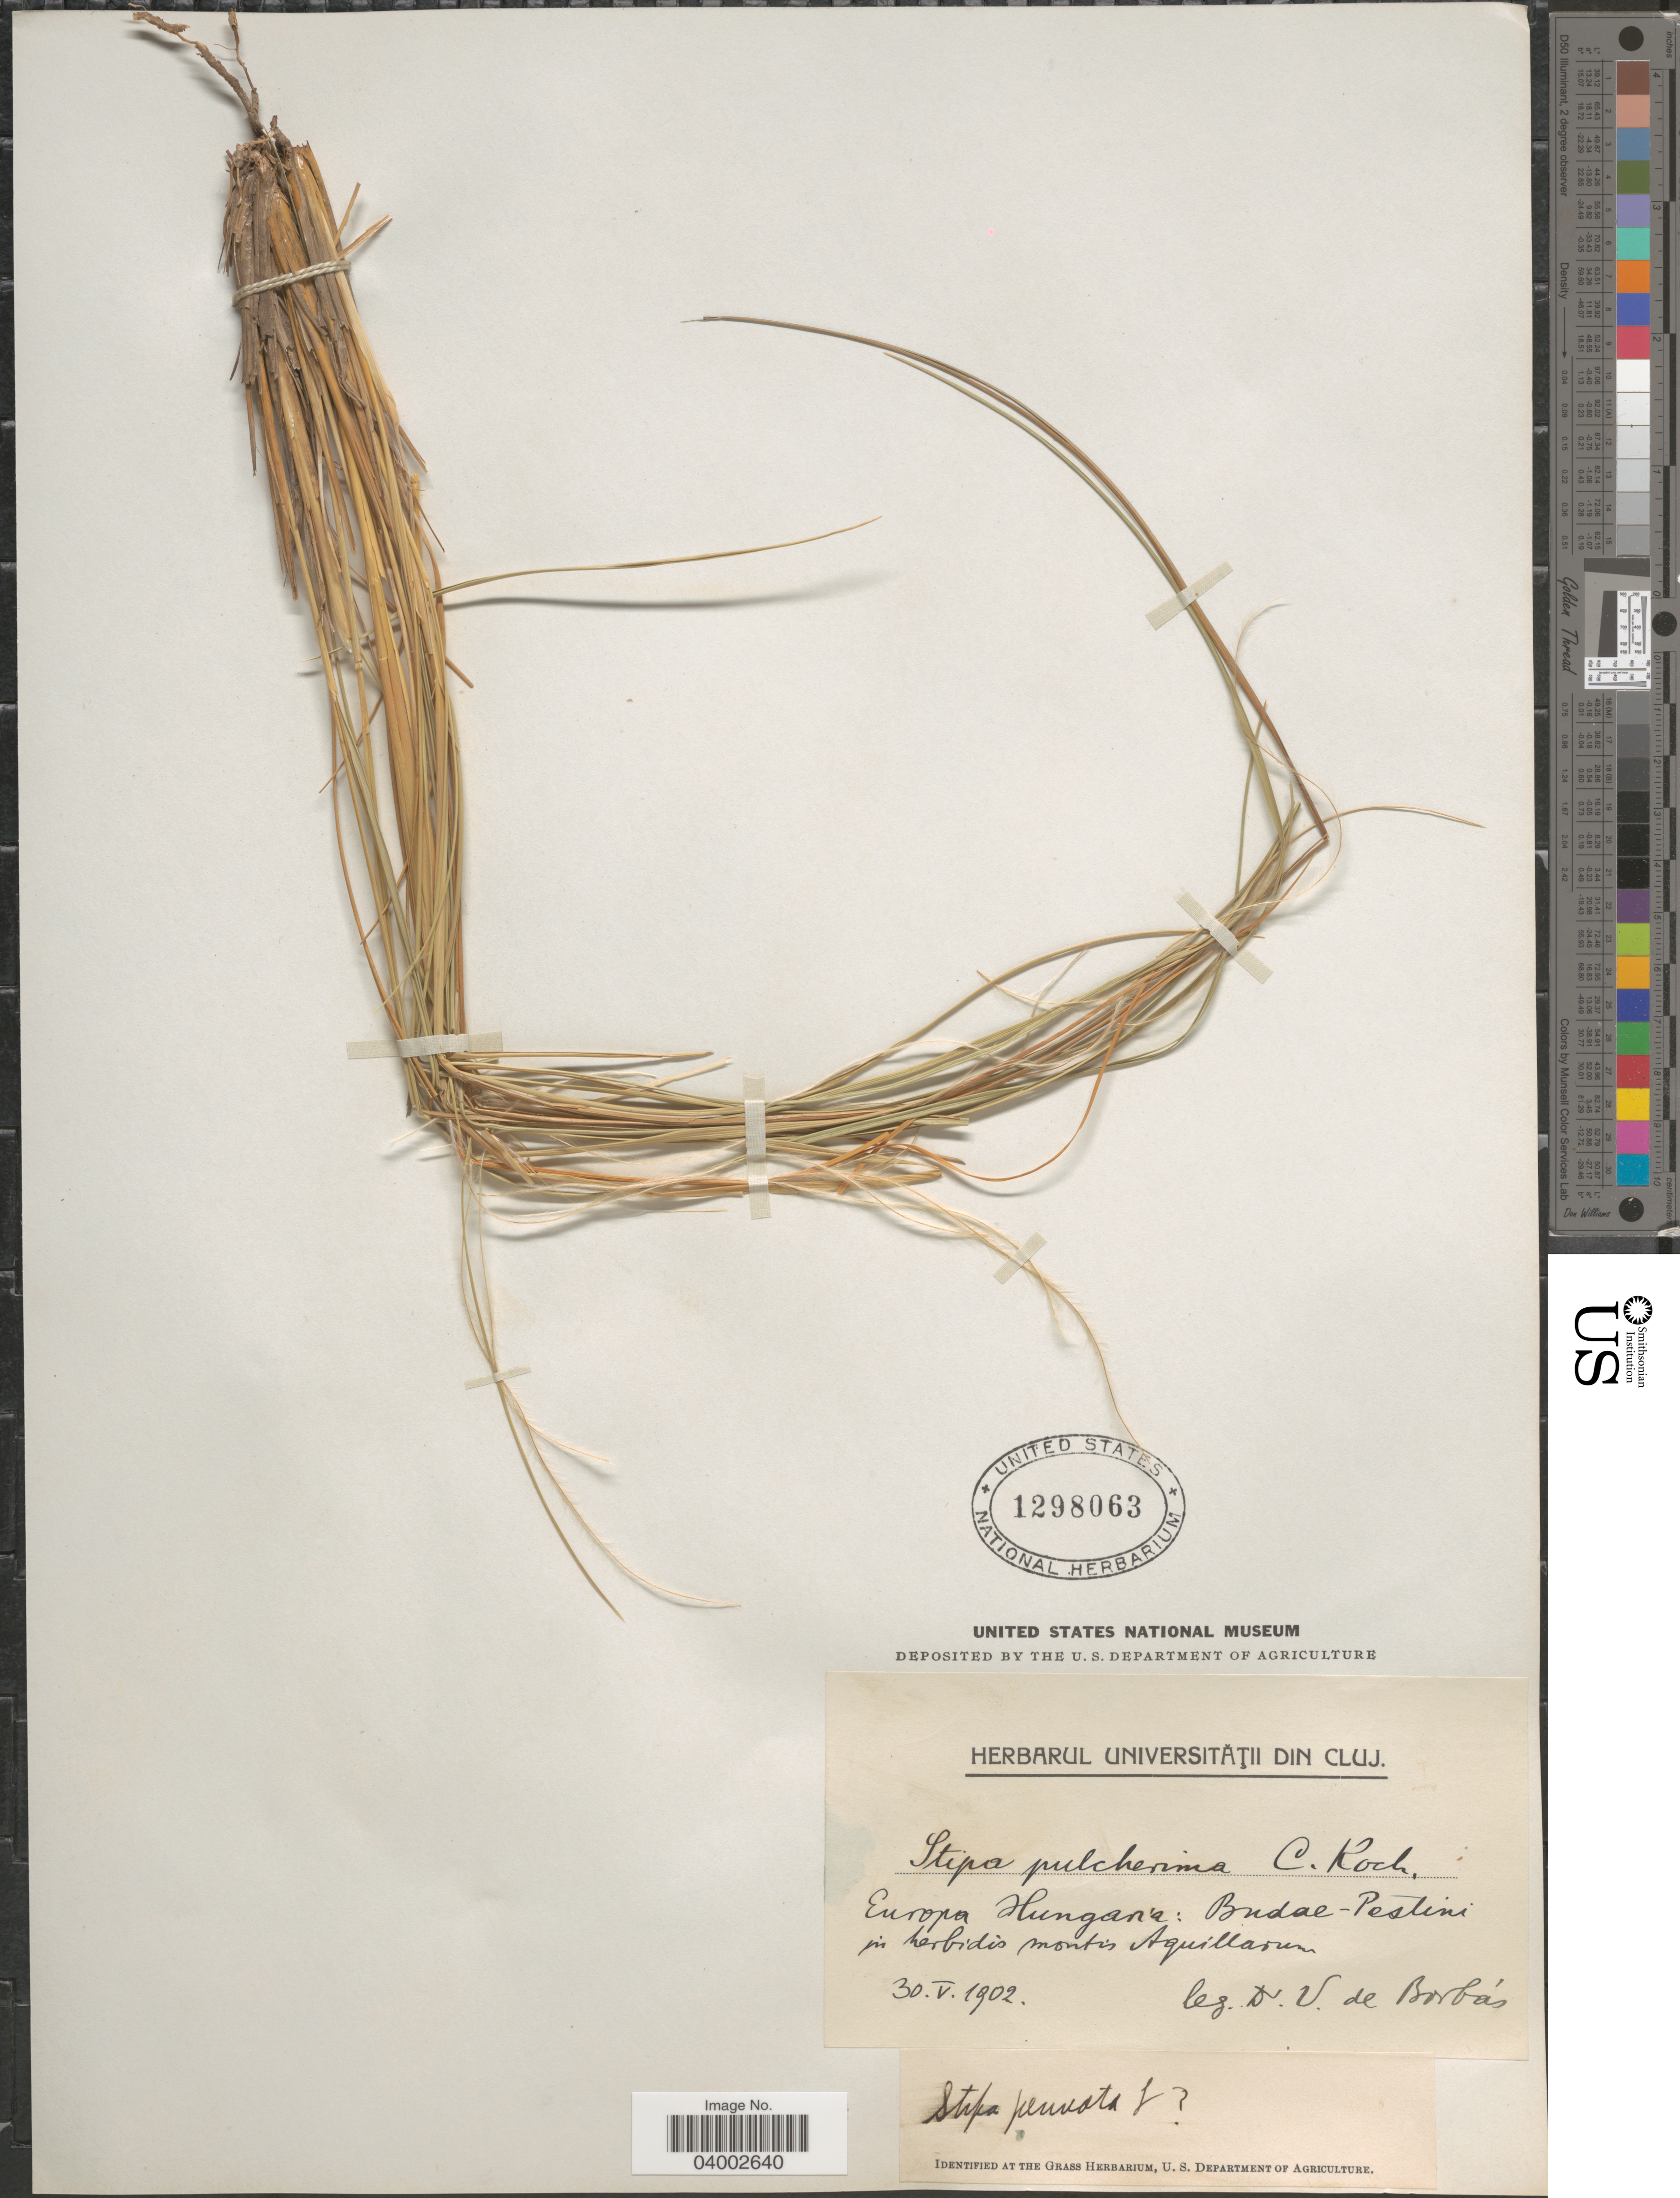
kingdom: Plantae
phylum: Tracheophyta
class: Liliopsida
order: Poales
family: Poaceae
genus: Stipa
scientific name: Stipa pulcherrima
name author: K. Koch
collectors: V. von Borbás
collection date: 1902-05-30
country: Hungary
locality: Budae-Pestini in herbidis montis Aquillarum.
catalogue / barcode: US 1298063